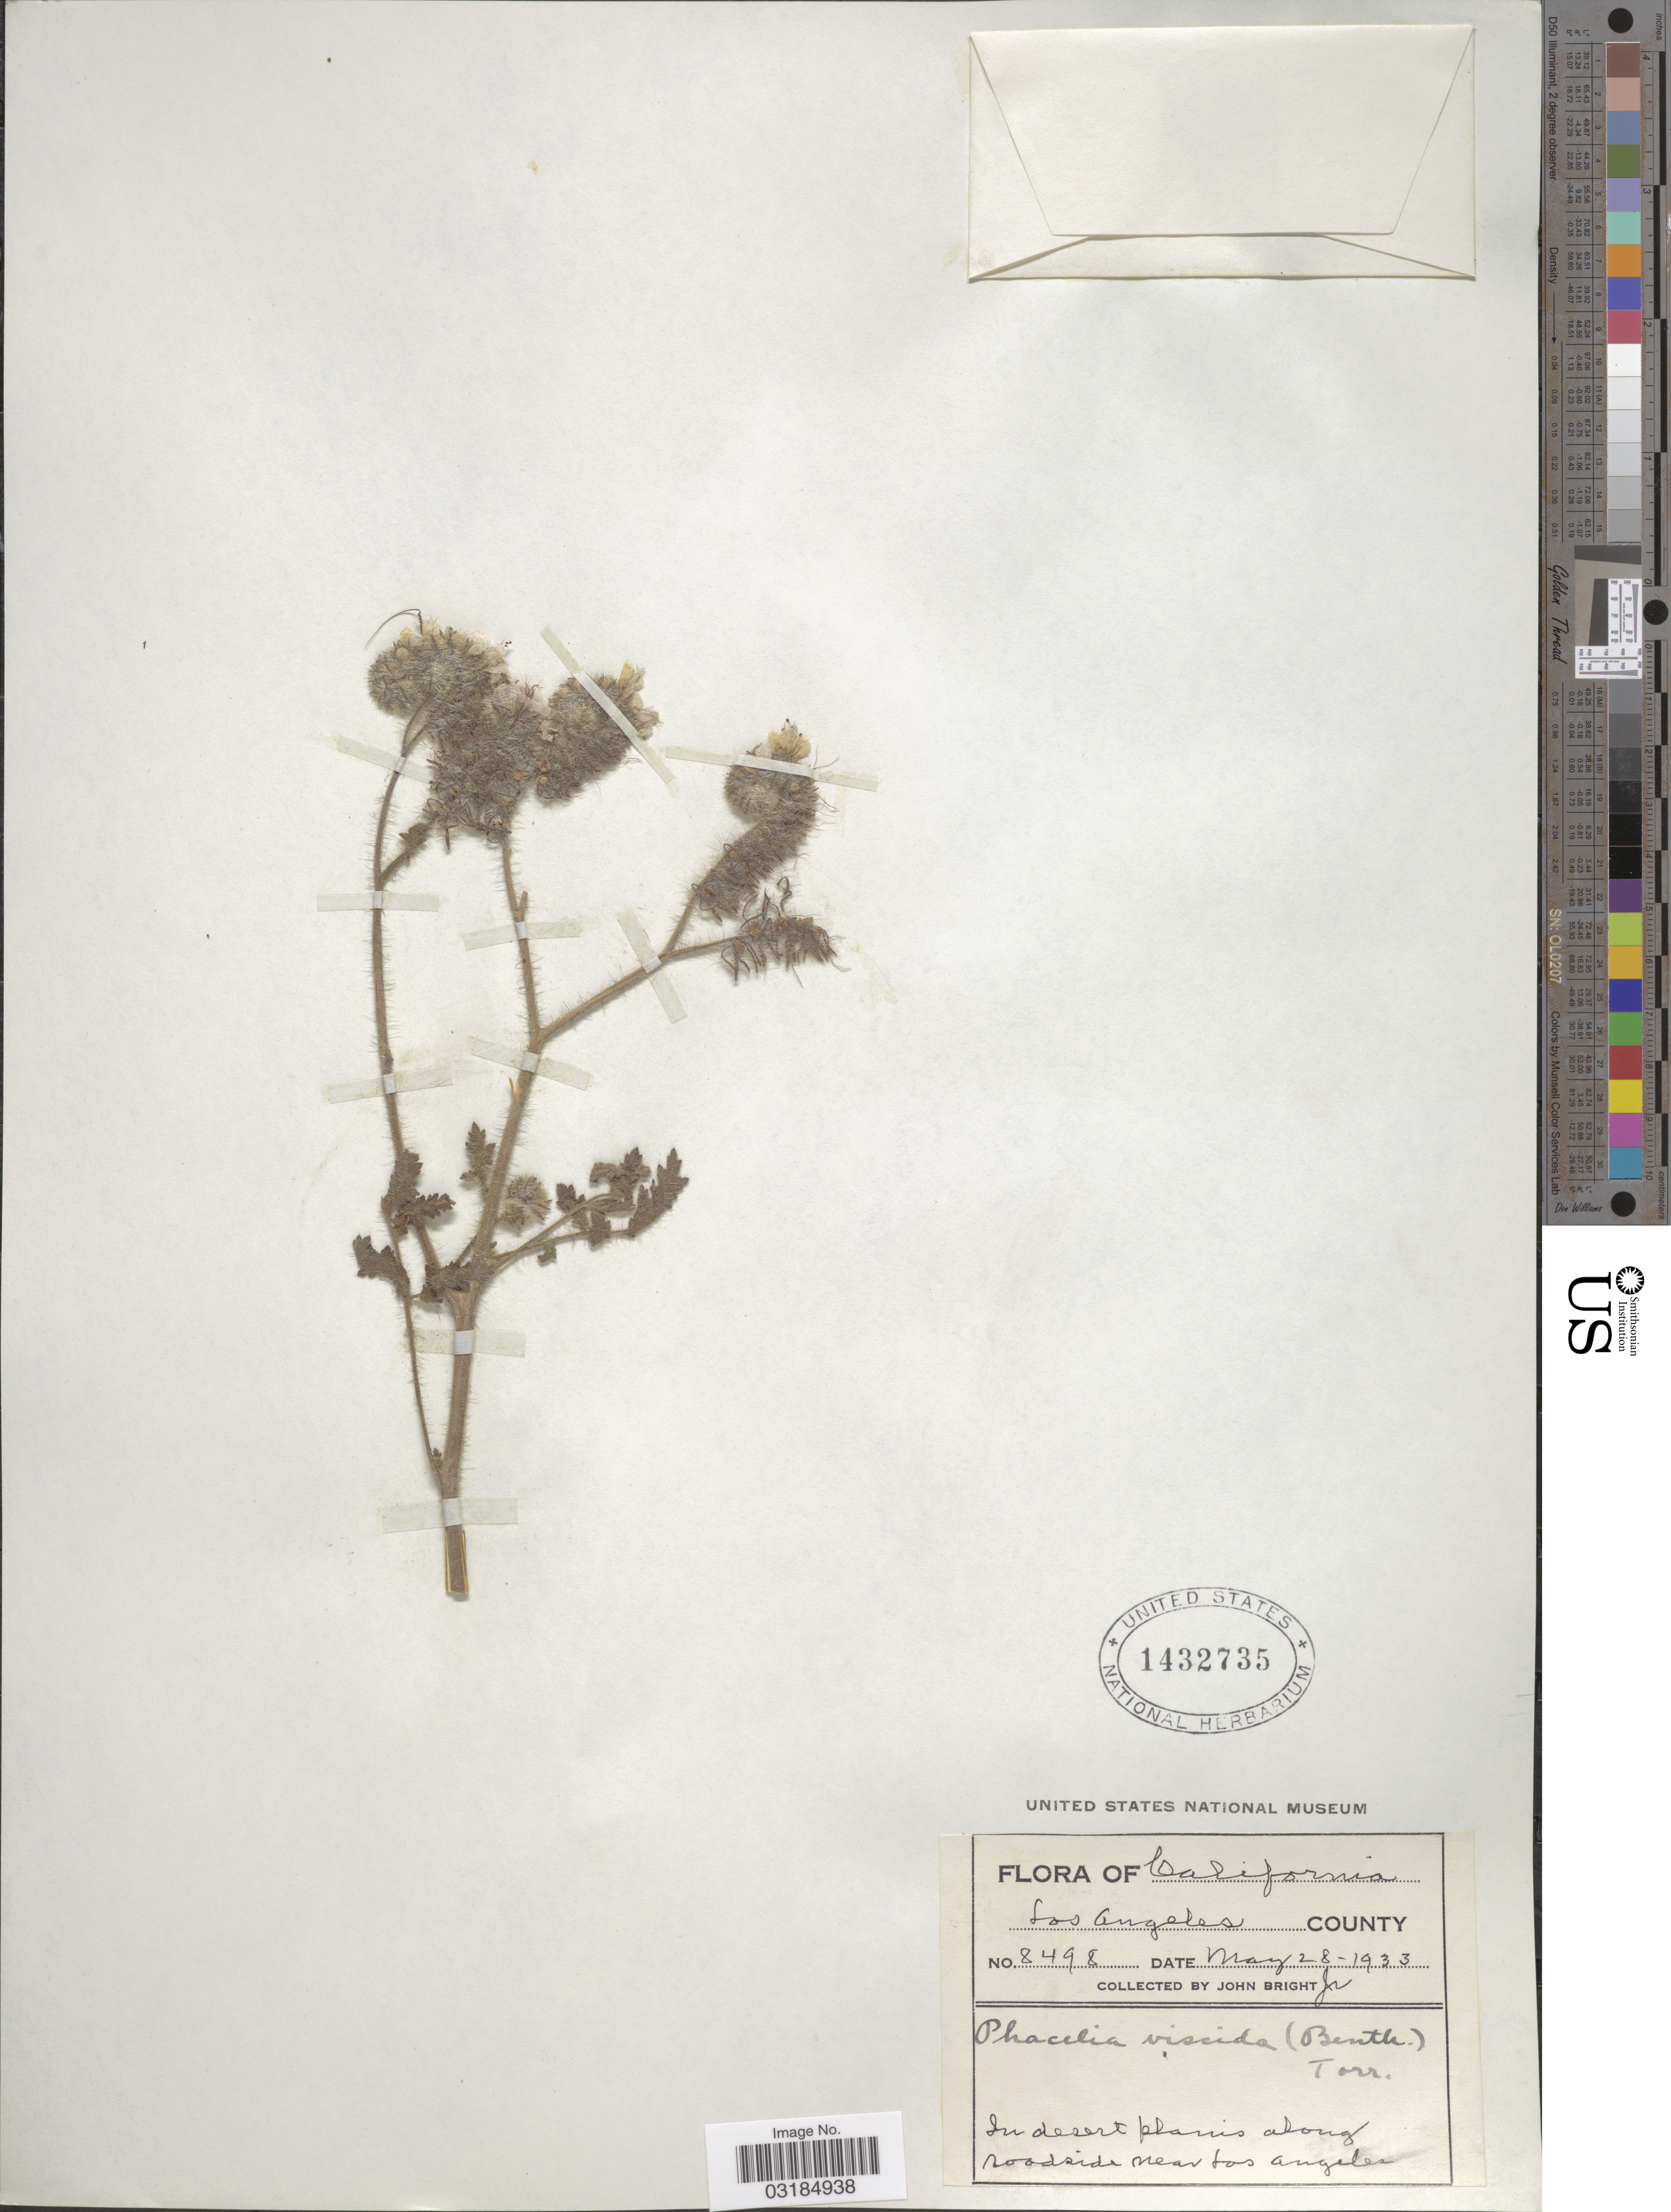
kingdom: Plantae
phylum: Tracheophyta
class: Magnoliopsida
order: Boraginales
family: Hydrophyllaceae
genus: Phacelia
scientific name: Phacelia cicutaria var. hispida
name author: (A. Gray) J.T. Howell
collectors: J. Bright Jr.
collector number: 8498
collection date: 1933-05-28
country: United States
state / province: California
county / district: Los Angeles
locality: Los Angeles County. In desert plains along roadside near Los Angeles.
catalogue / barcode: US 1432735